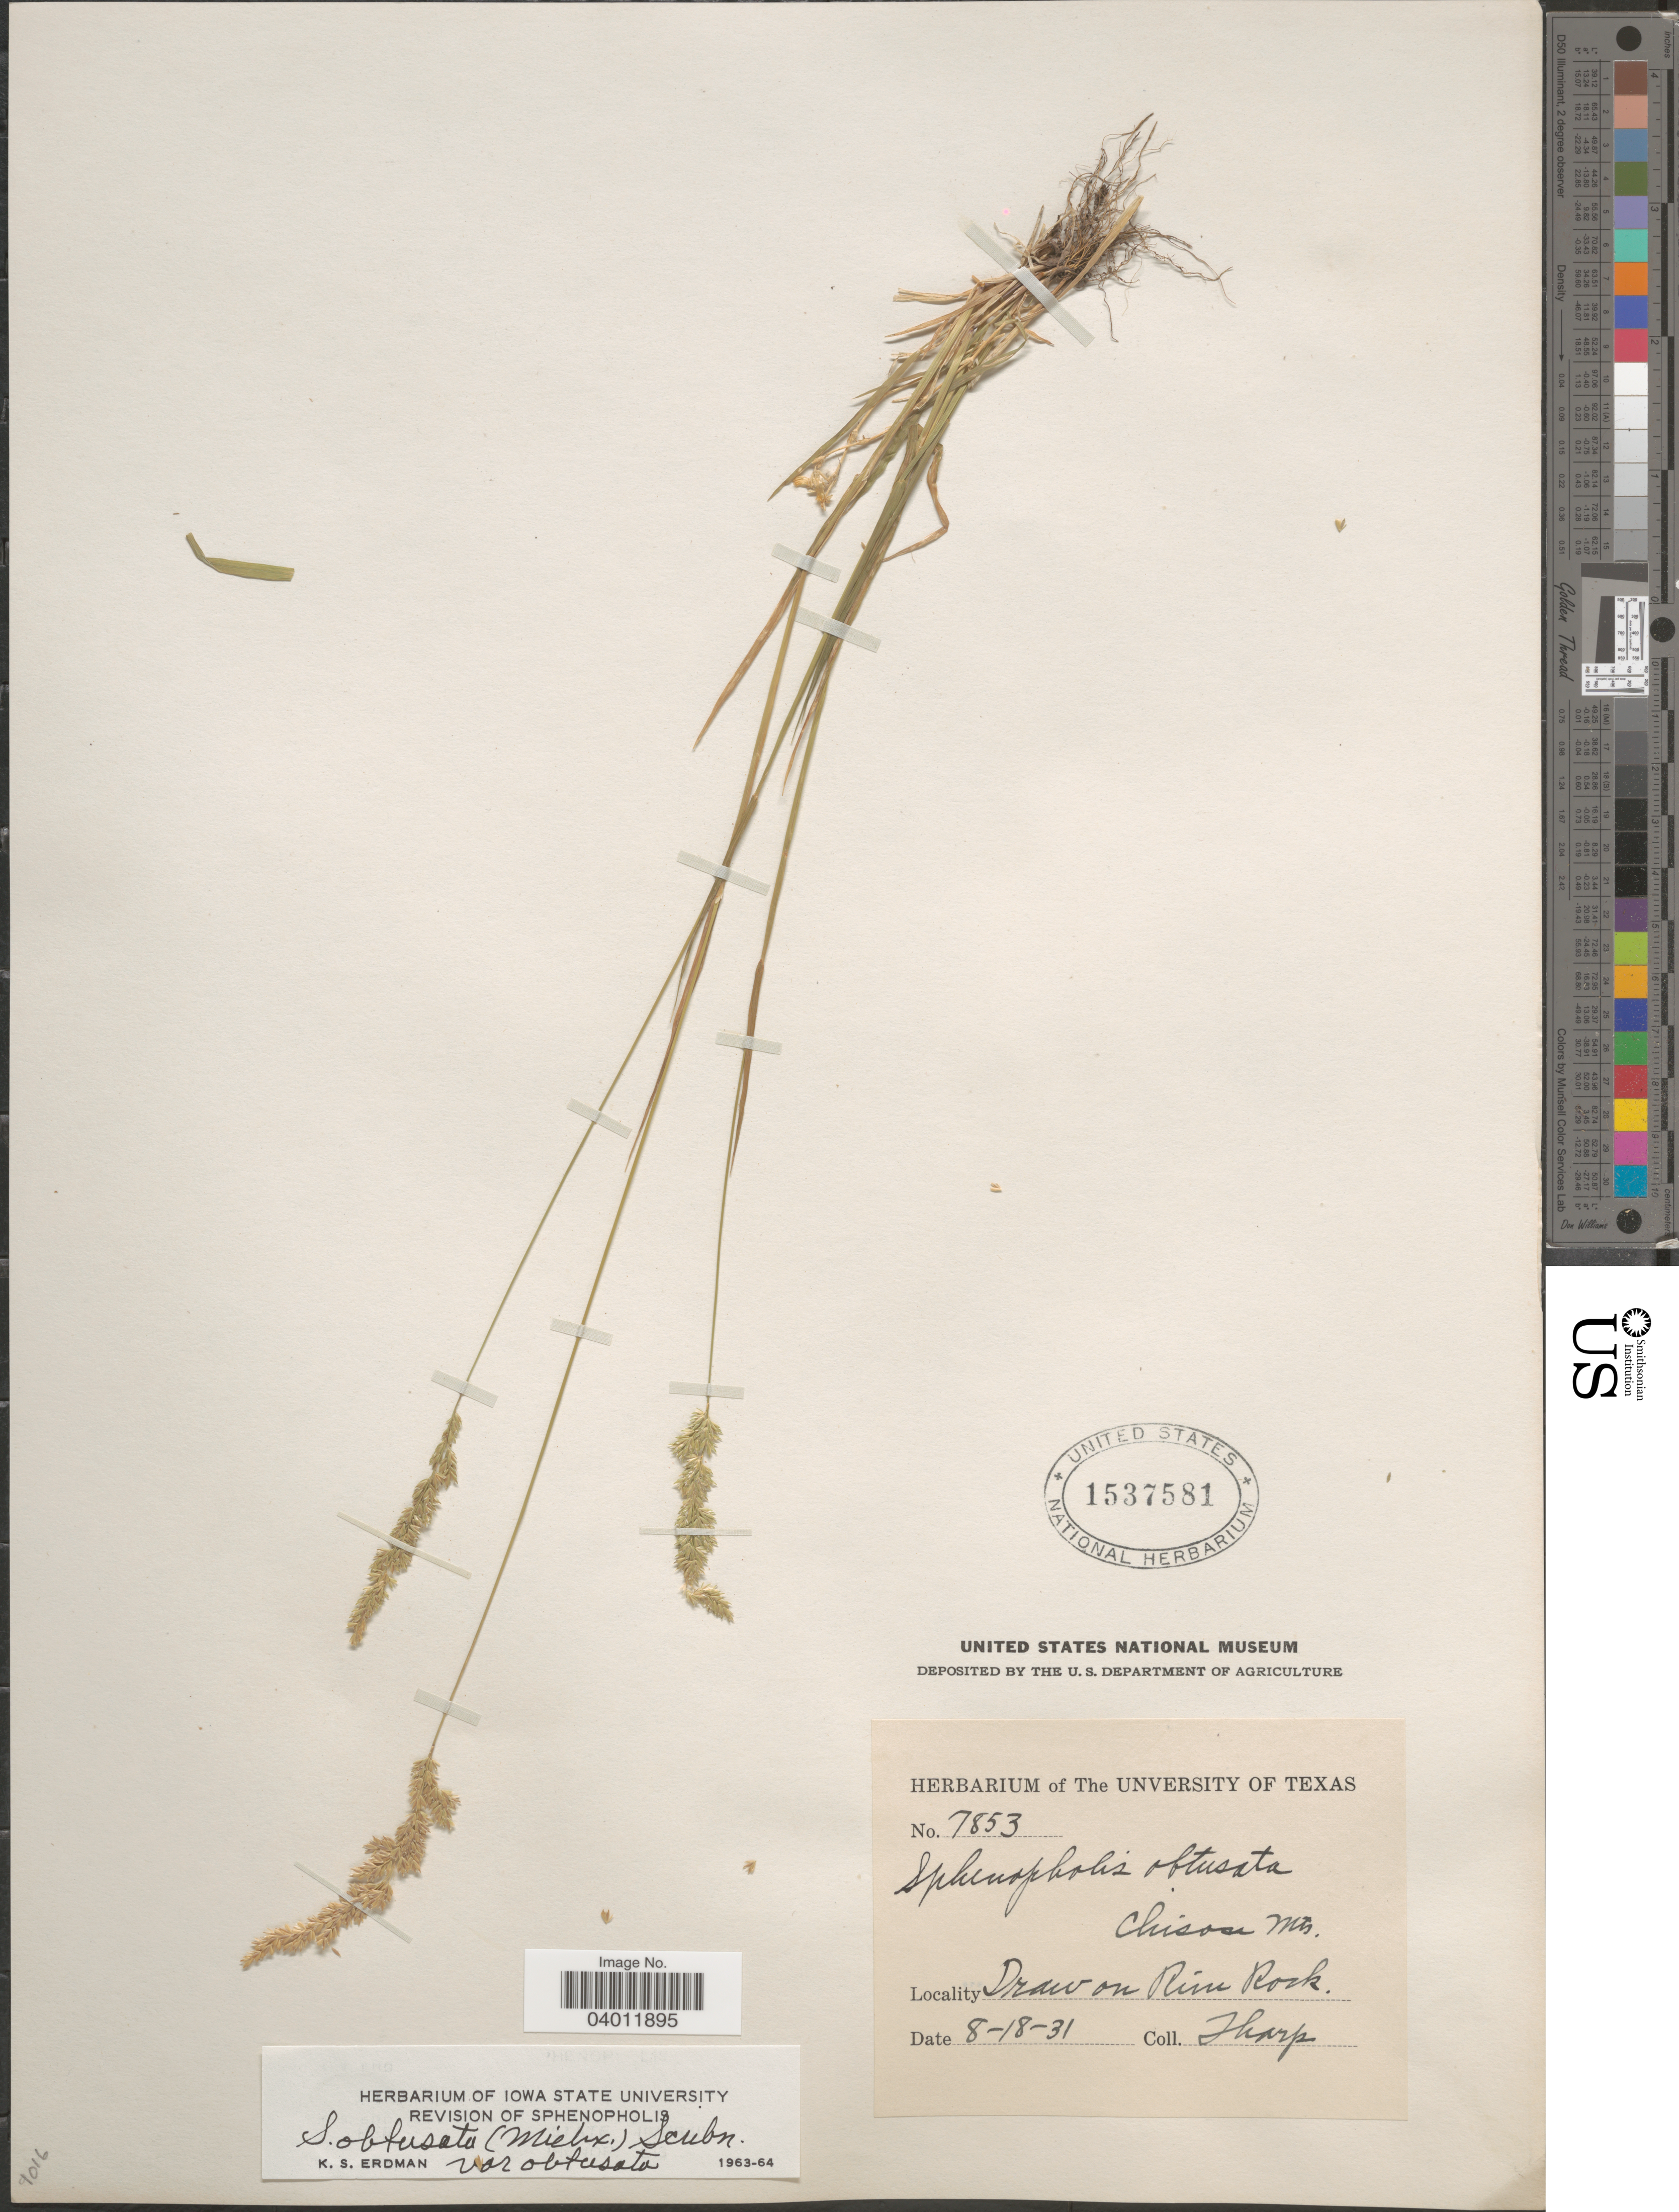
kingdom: Plantae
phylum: Tracheophyta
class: Liliopsida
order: Poales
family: Poaceae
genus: Sphenopholis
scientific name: Sphenopholis obtusata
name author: (Michx.) Scribn.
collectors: Tharp, --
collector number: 7853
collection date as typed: Transcribed d/m/y: 18/8/31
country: United States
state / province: Texas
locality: Chisos Mts. Draw on Rim Rock.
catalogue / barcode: US 1537581